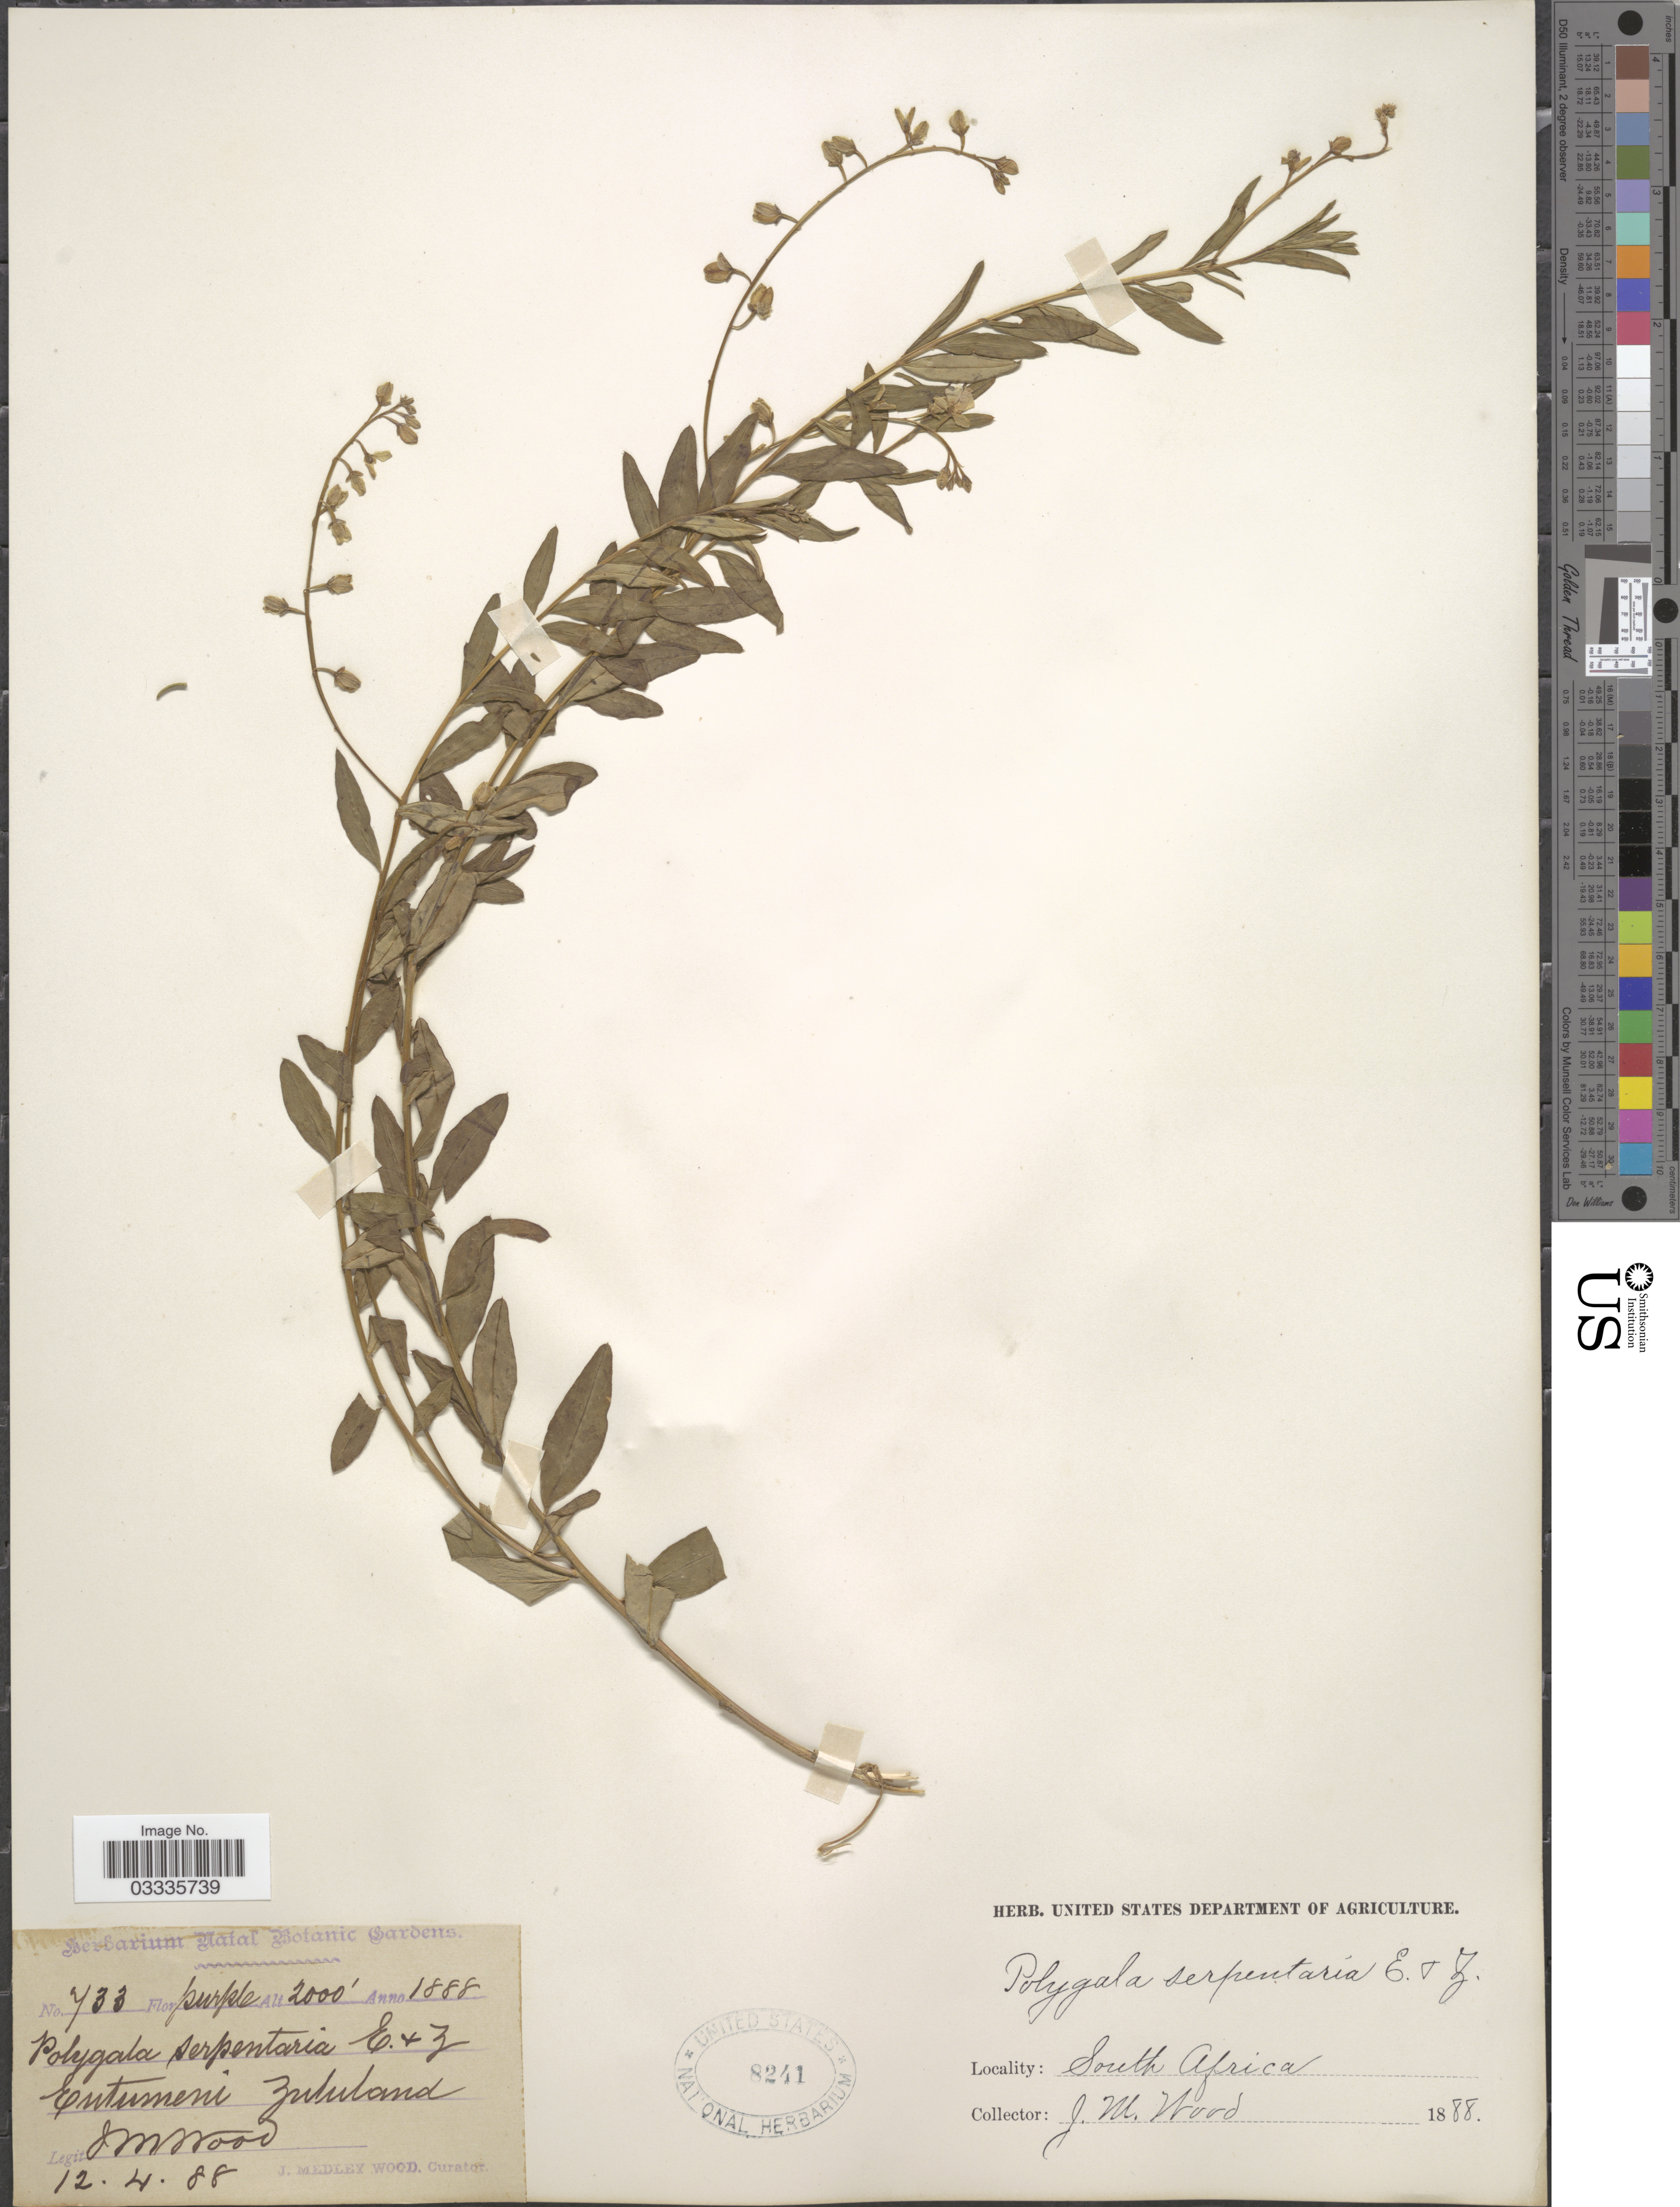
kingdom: Plantae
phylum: Tracheophyta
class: Magnoliopsida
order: Fabales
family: Polygalaceae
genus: Polygala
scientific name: Polygala serpentaria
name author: Eckl. & Zeyh.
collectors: J. M. Wood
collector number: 733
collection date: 1888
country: South Africa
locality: Entumeni Zululand.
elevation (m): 610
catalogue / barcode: US 8241